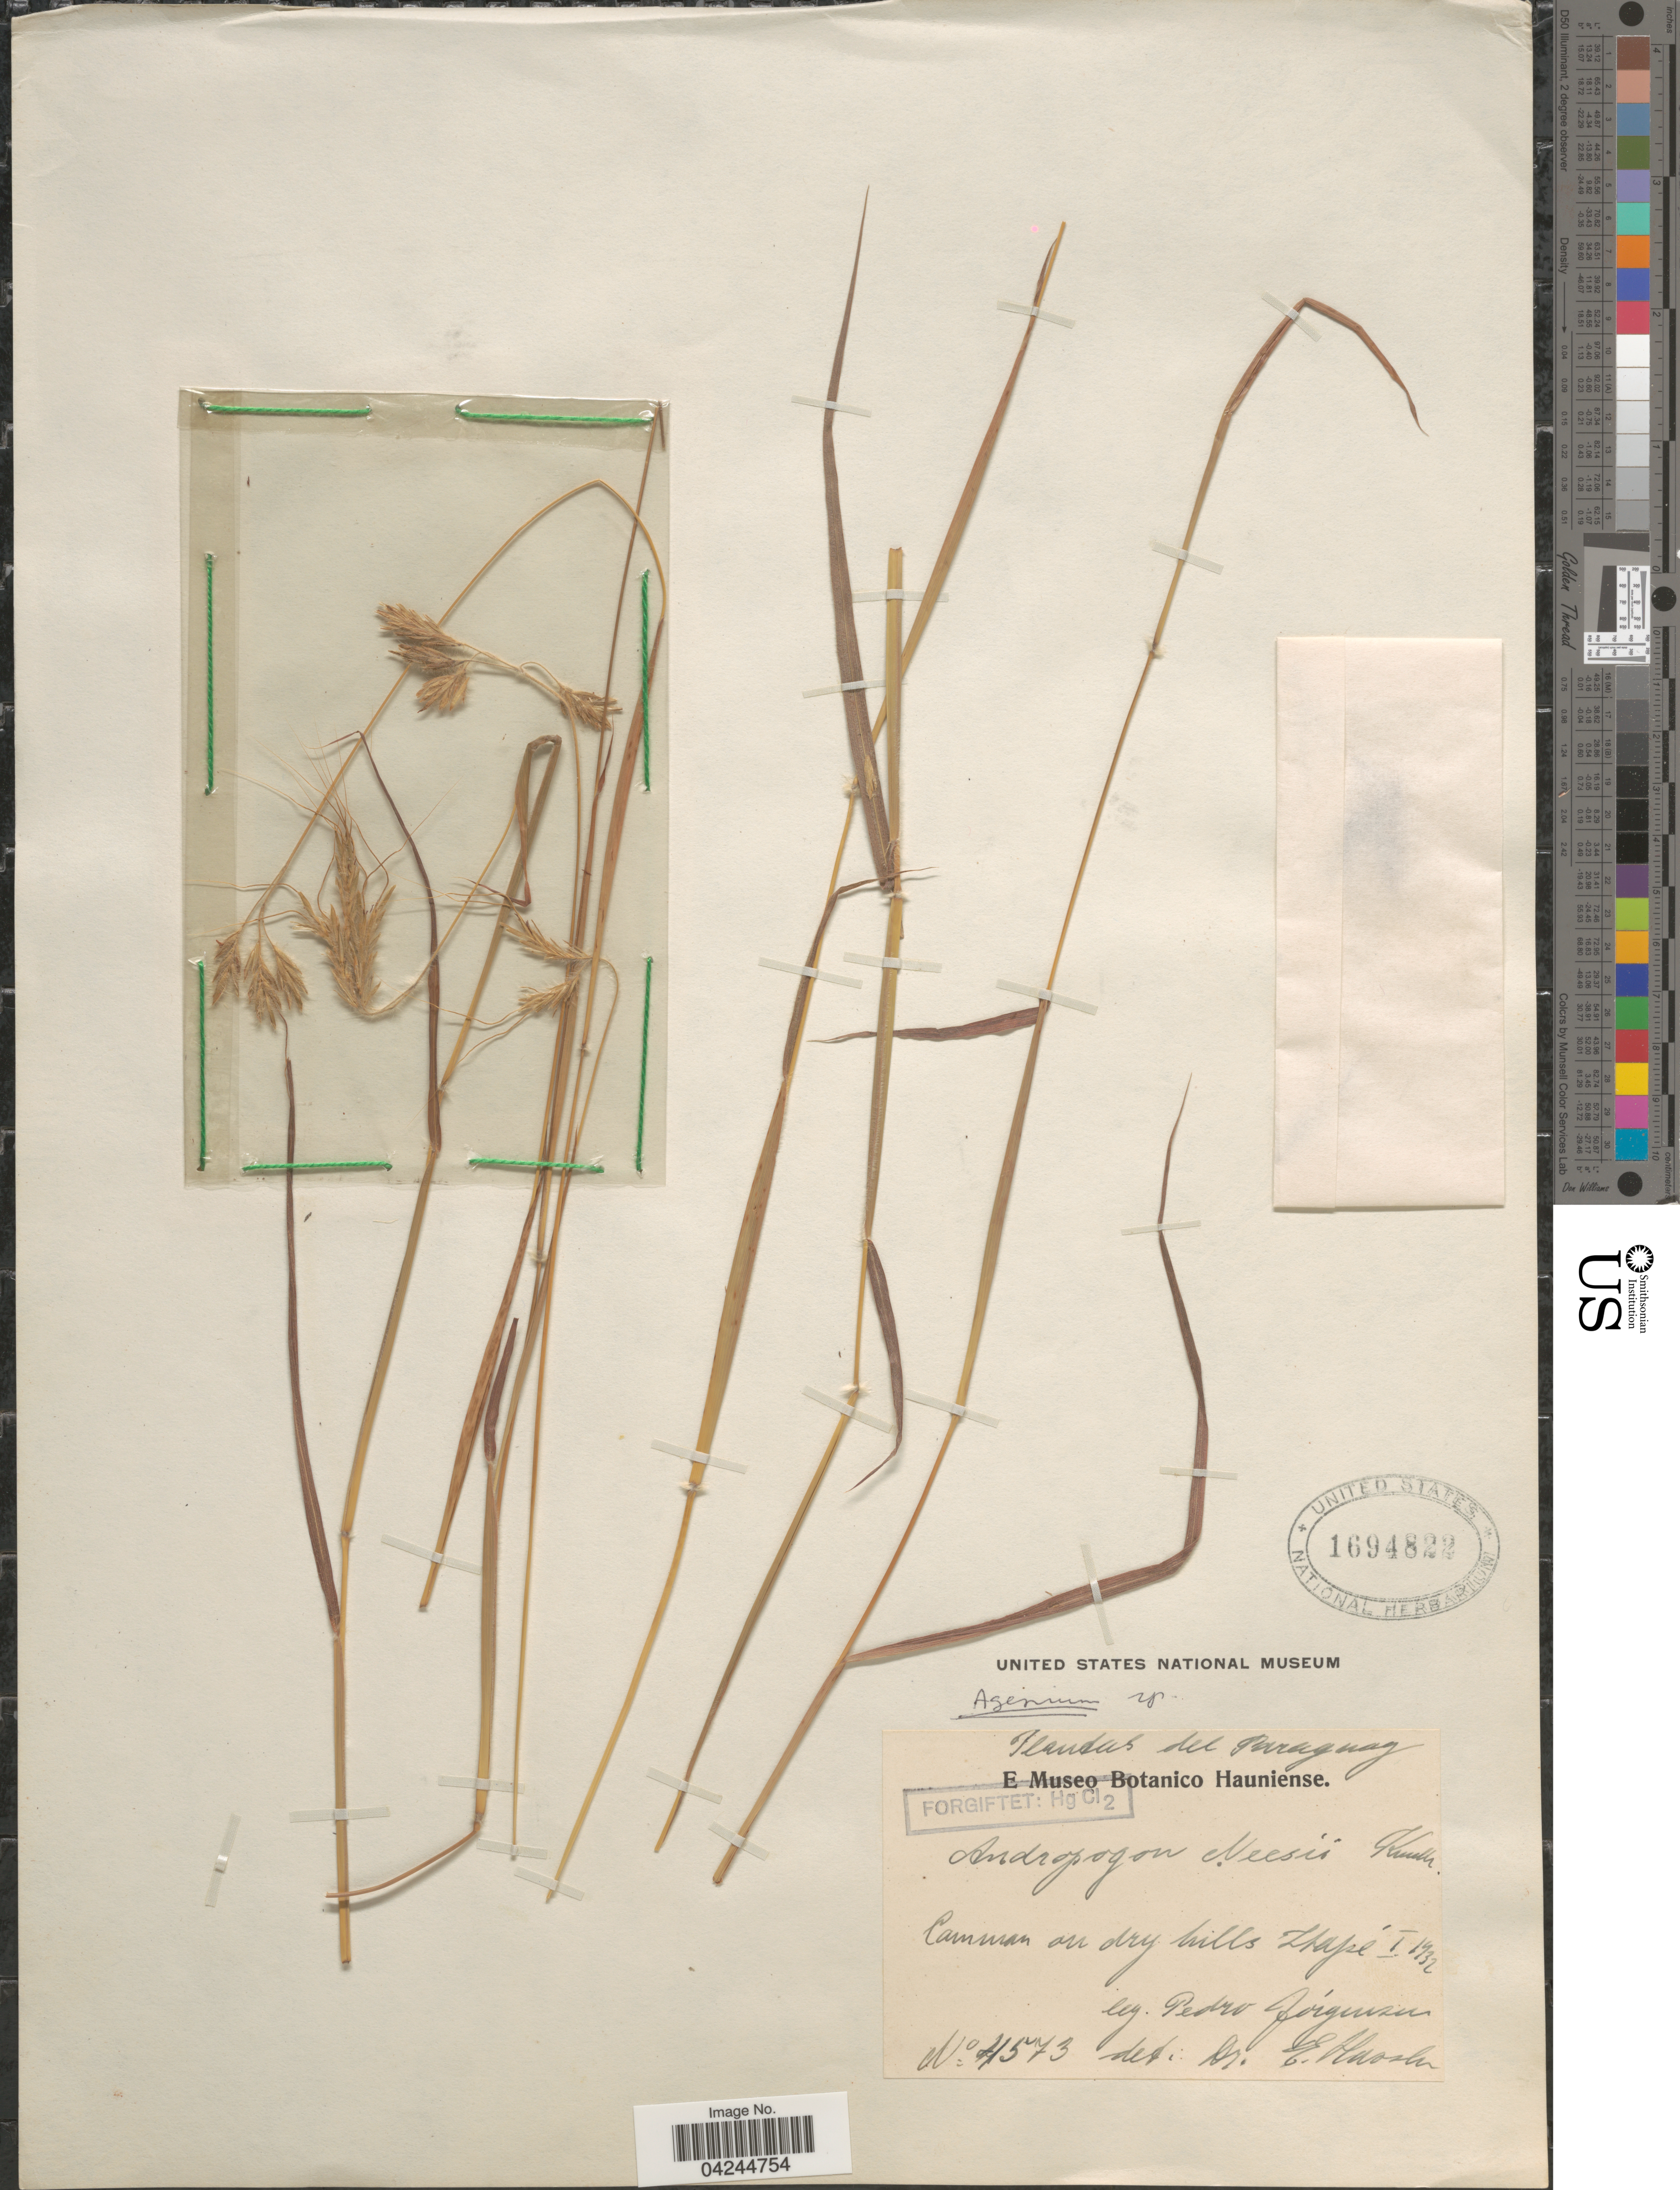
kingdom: Plantae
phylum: Tracheophyta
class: Liliopsida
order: Poales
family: Poaceae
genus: Agenium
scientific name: Agenium villosum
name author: (Nees) Pilg.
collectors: P. Jörgensen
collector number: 4573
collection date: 1932-01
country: Paraguay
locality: Common on dry hills Itapé.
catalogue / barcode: US 1694822